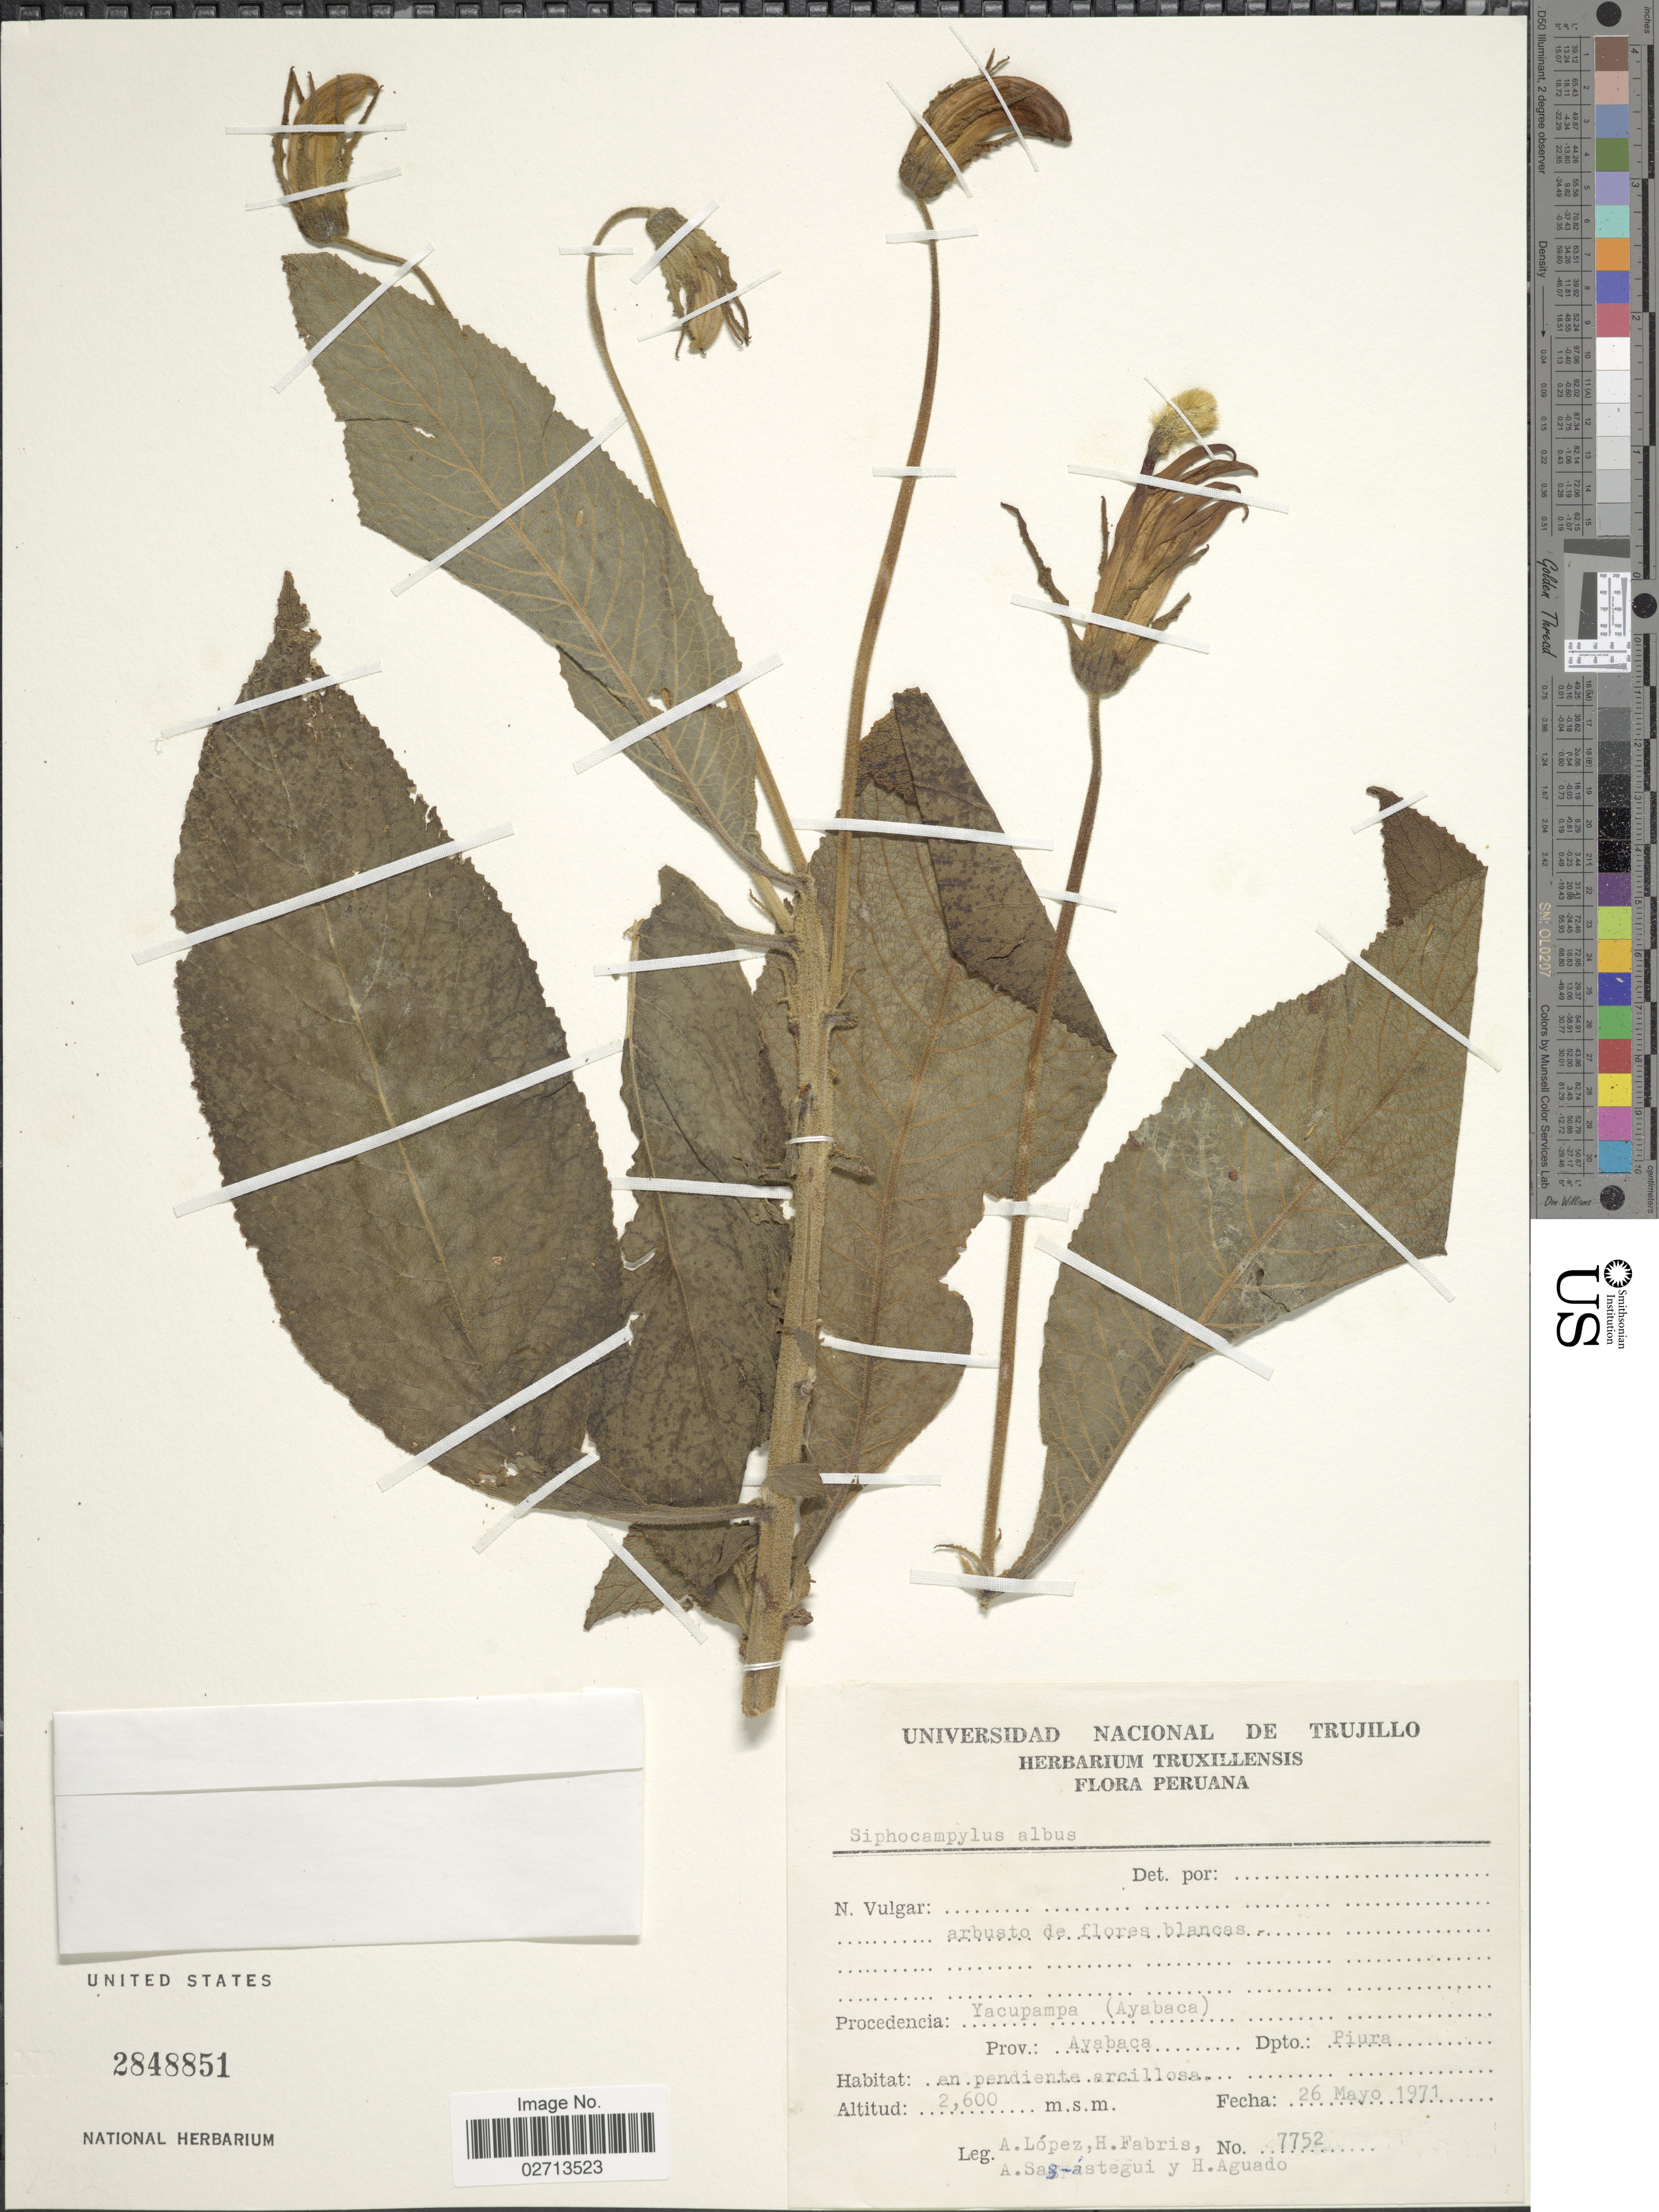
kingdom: Plantae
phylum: Tracheophyta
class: Magnoliopsida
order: Asterales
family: Campanulaceae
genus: Siphocampylus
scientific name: Siphocampylus albus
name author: E. Wimm.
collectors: A. Alba-Lopez, H. Fabris, A. Sagástequi & H. Aguado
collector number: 7752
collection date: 1971-05-26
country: Peru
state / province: Piura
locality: Yacupampa (Ayabaca) Prov. Ayabaca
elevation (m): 2600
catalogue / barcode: US 3848851